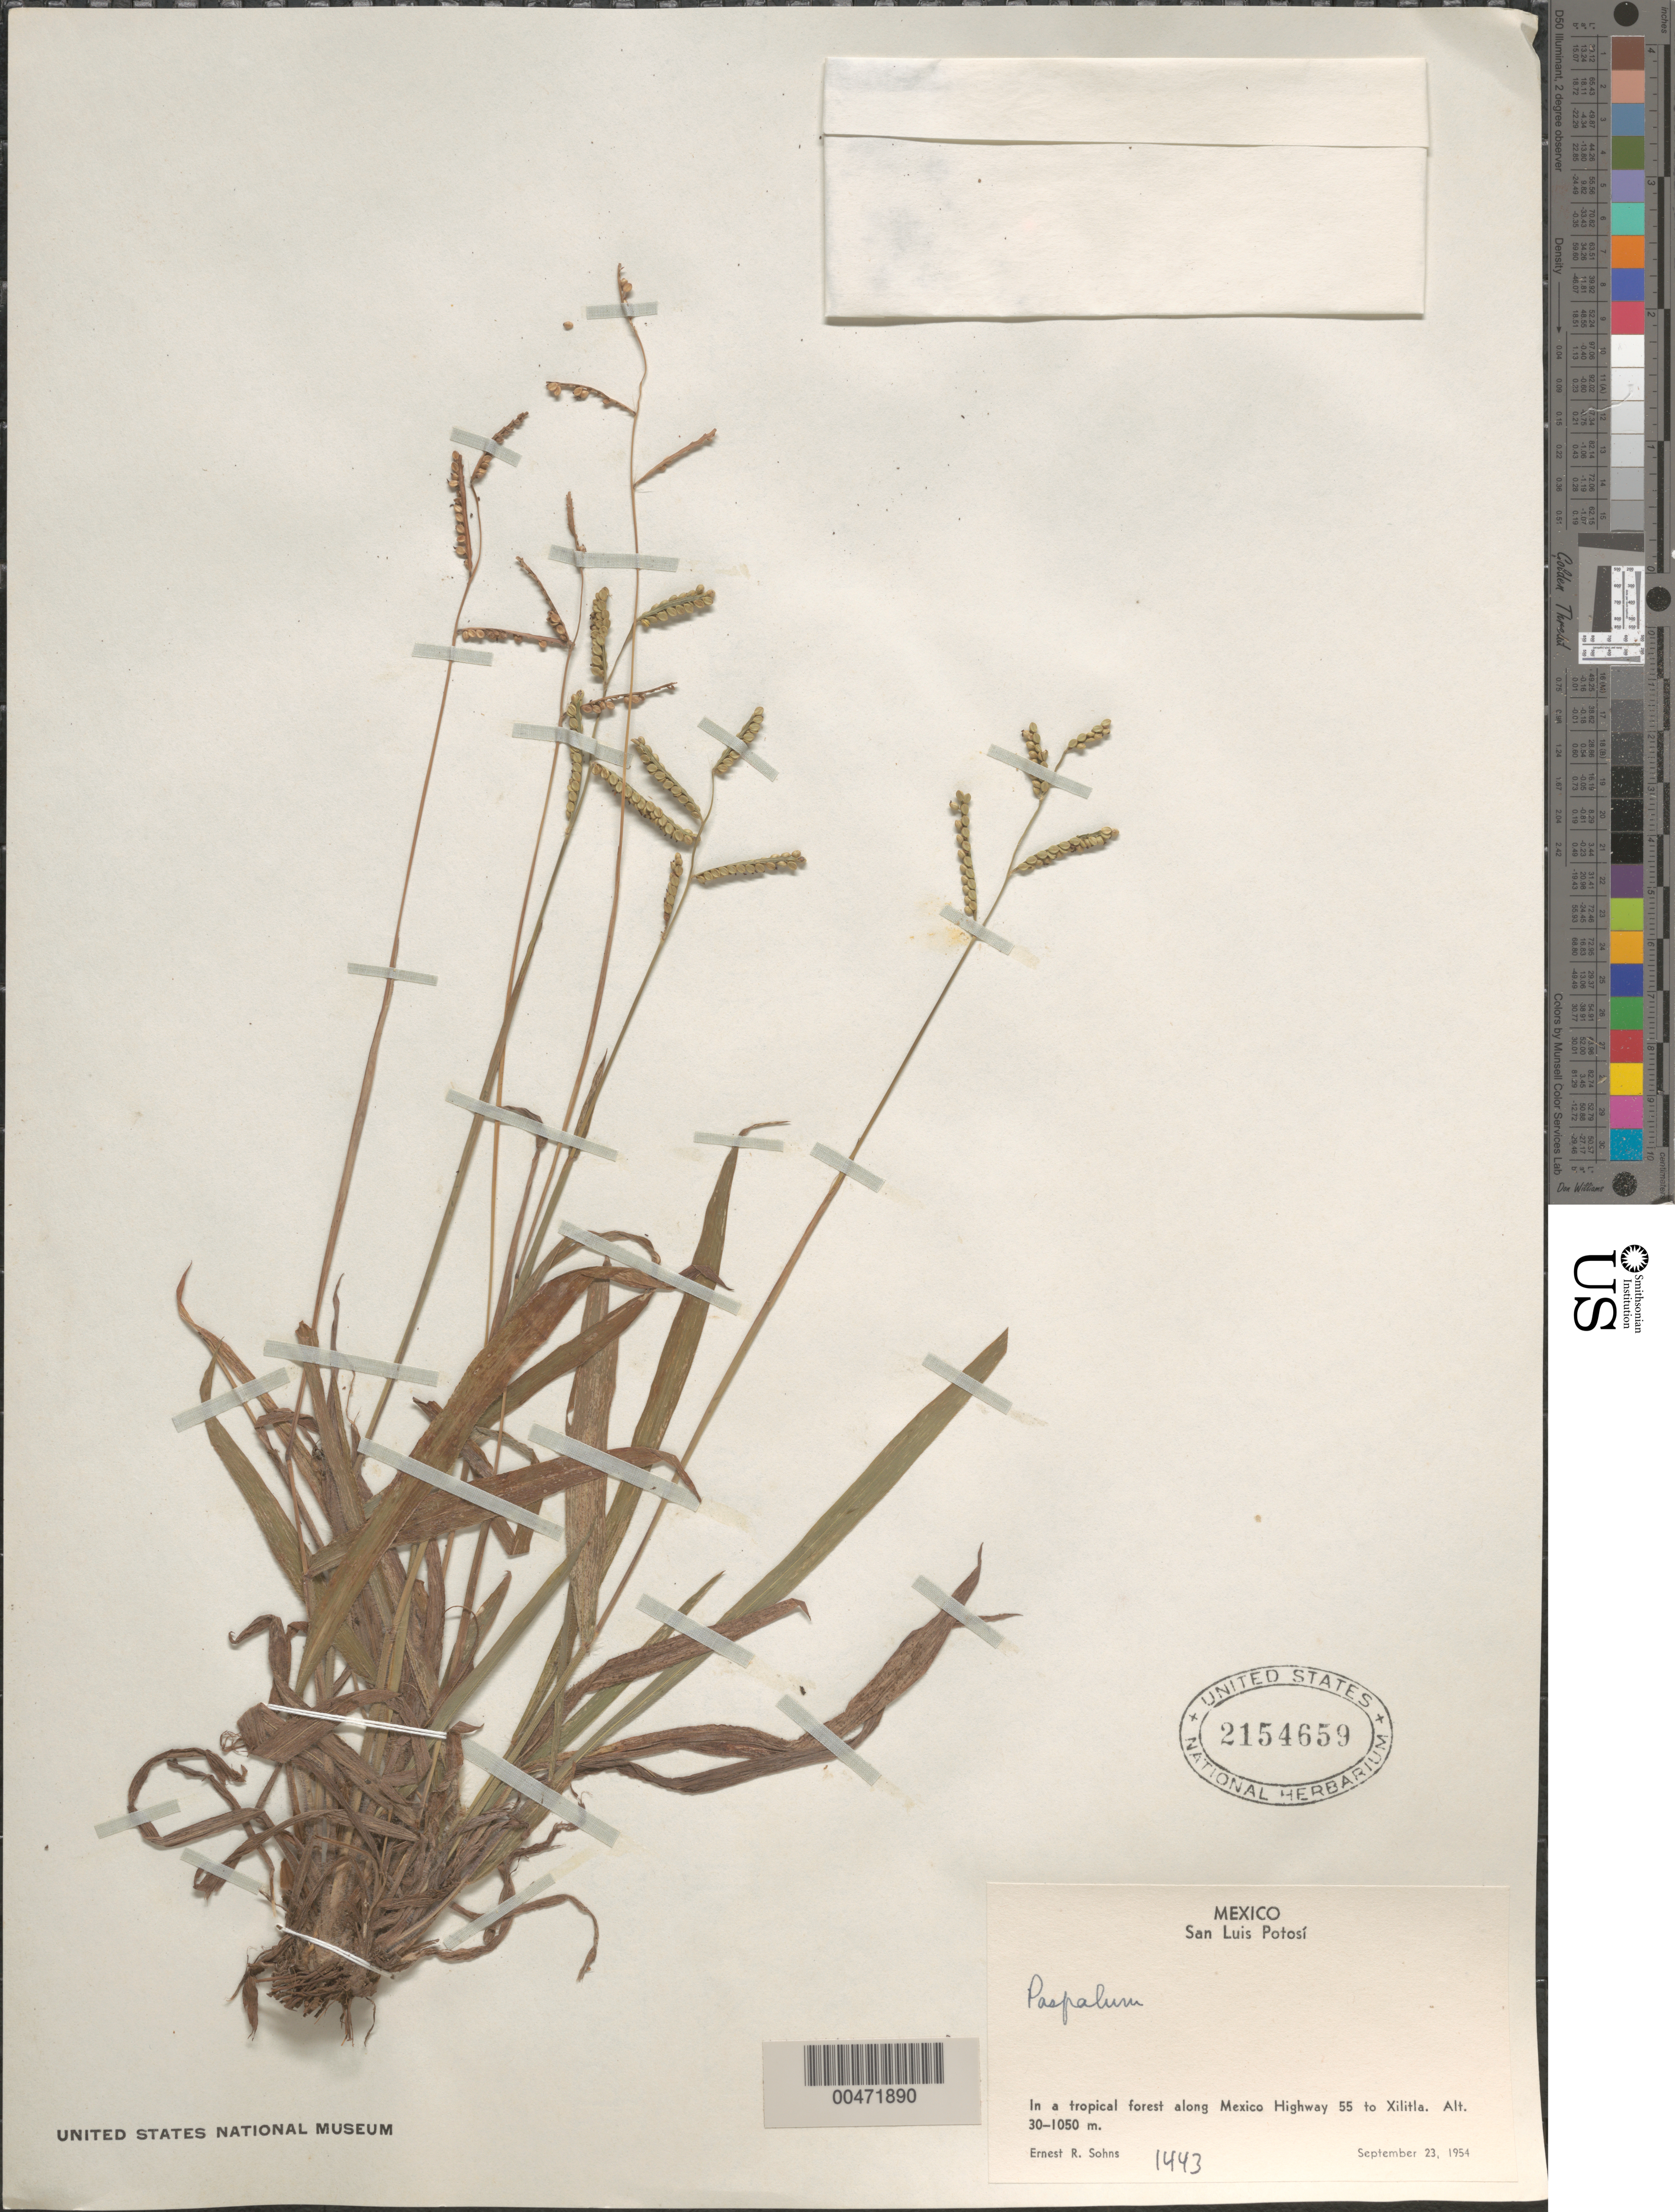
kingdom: Plantae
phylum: Tracheophyta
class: Liliopsida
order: Poales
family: Poaceae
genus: Paspalum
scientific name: Paspalum sp.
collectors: E. R. Sohns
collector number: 1443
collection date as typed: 23 Sep 1954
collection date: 1954-09-23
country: Mexico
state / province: San Luis Potosi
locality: Along Mexico Hwy 55 to Xilitla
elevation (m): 30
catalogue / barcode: US 2154659